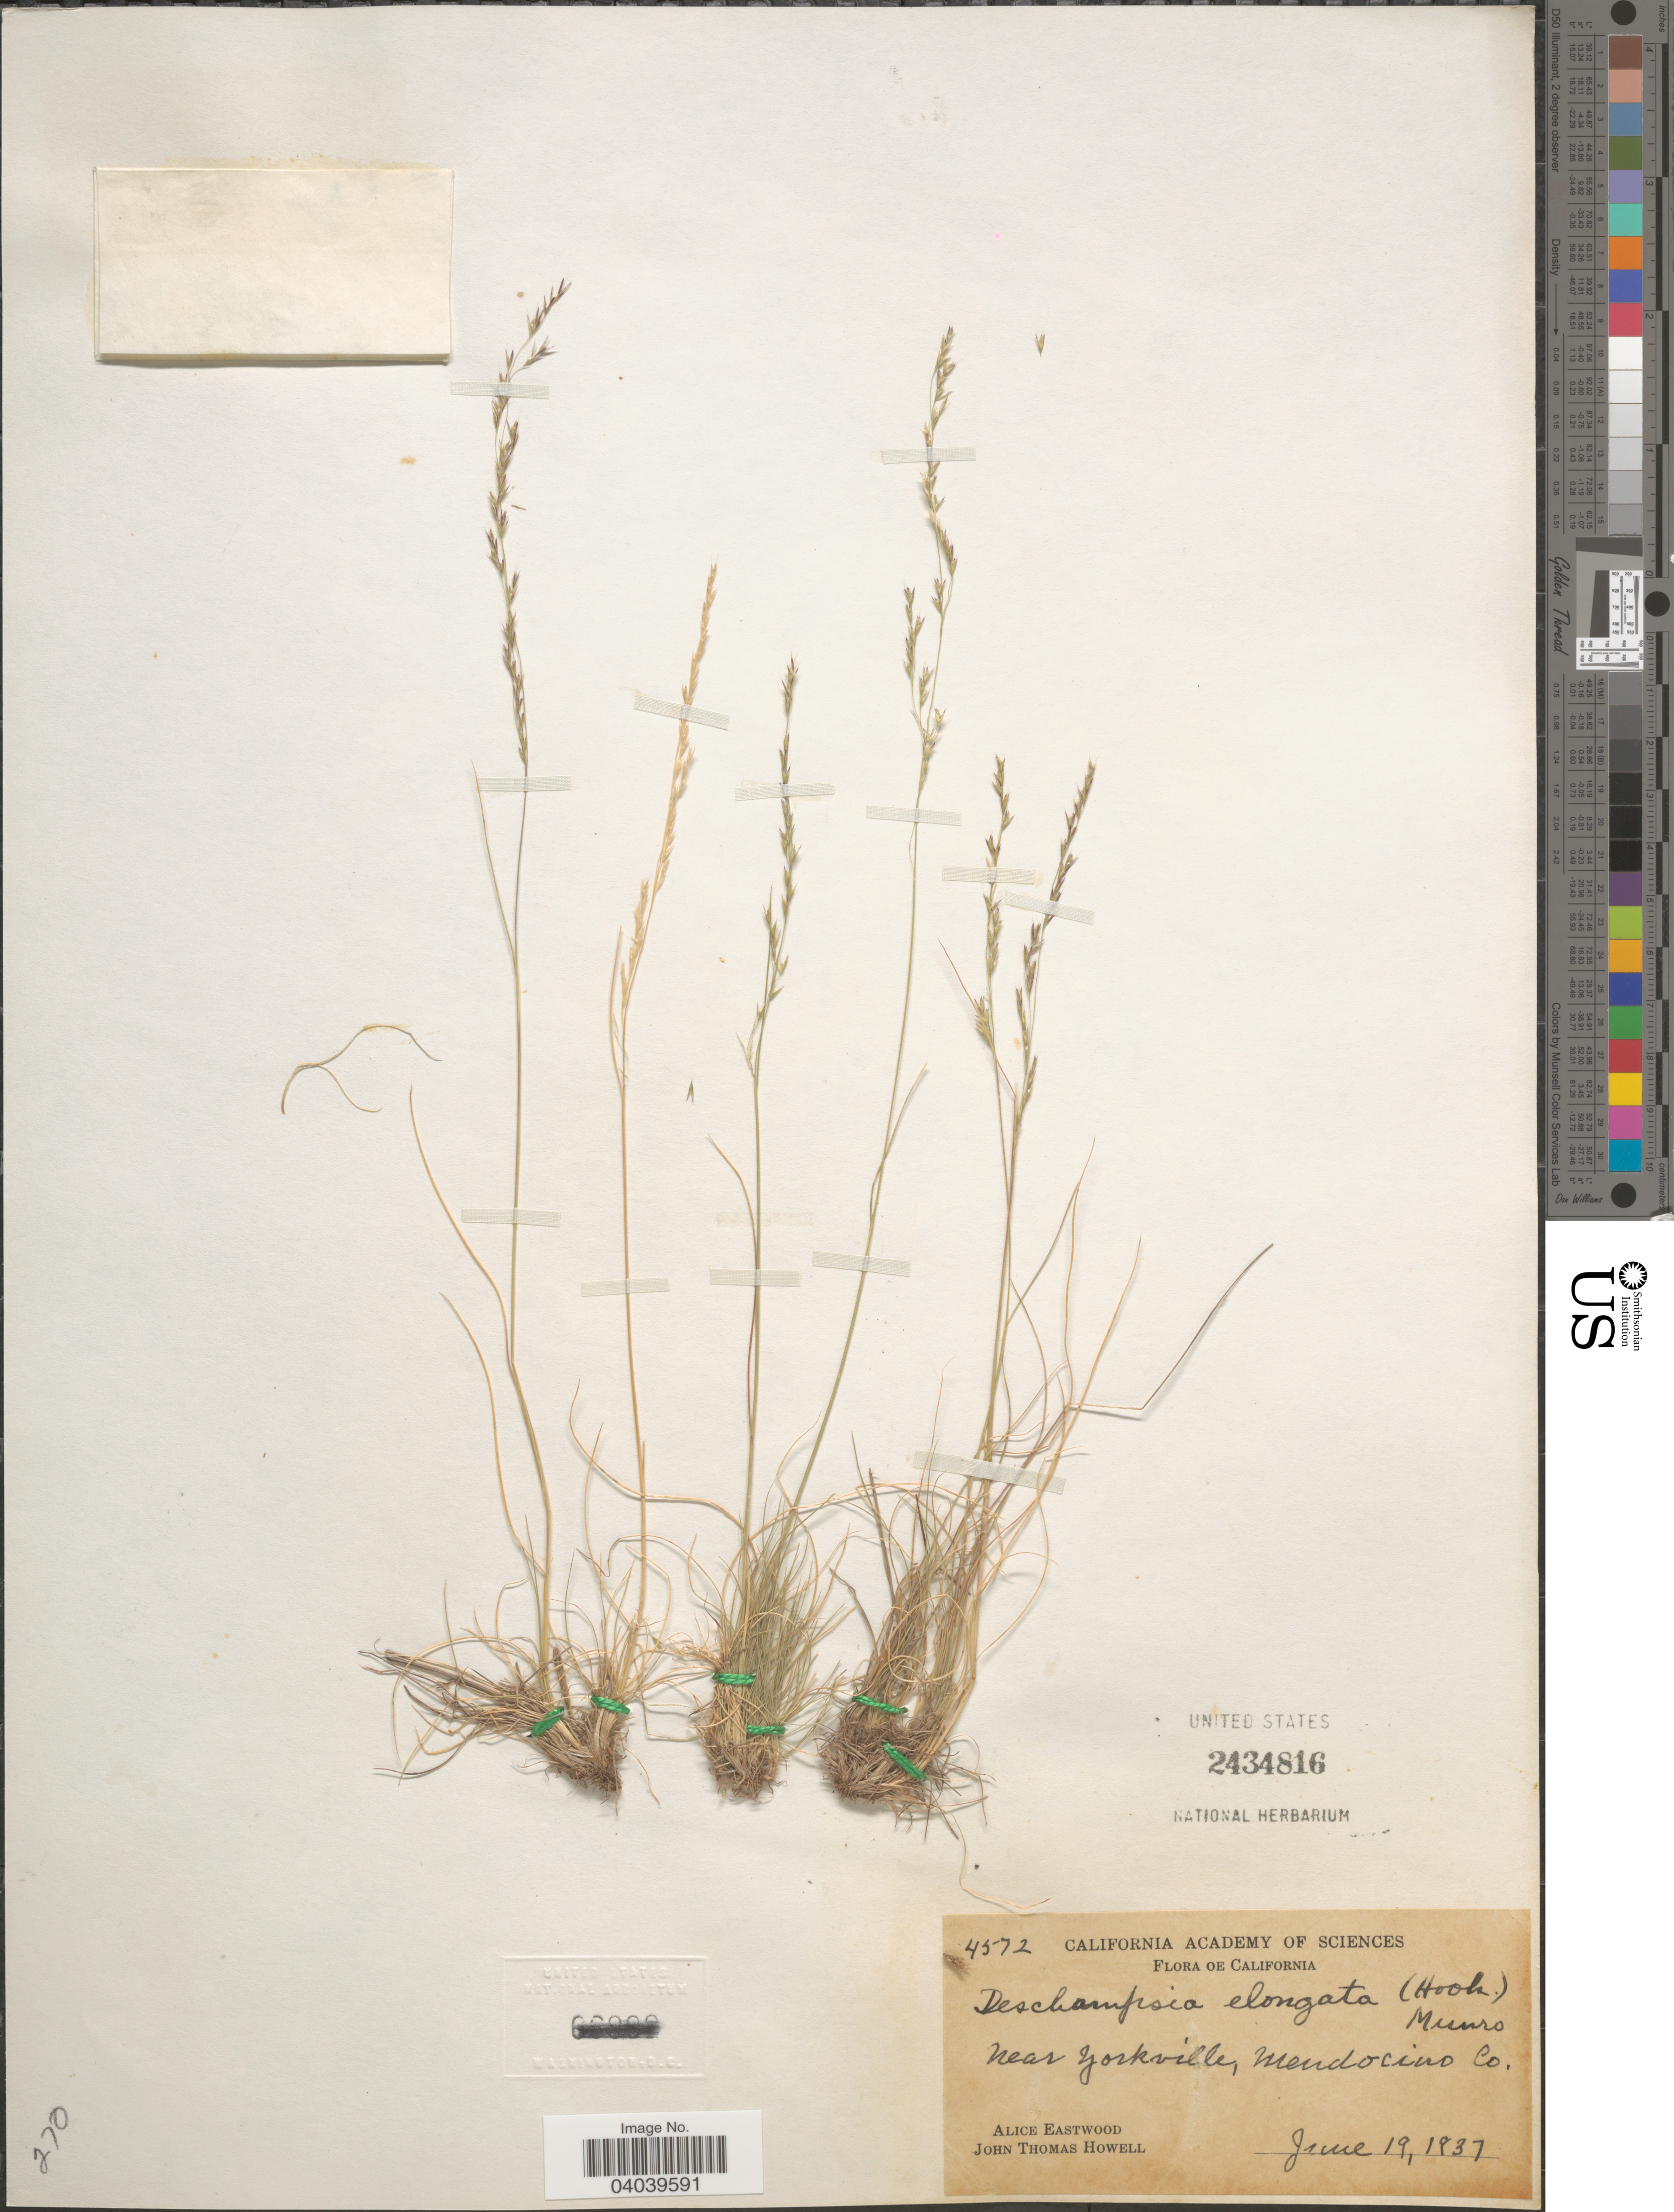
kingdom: Plantae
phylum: Tracheophyta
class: Liliopsida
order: Poales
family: Poaceae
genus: Deschampsia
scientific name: Deschampsia elongata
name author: (Hook.) Munro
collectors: A. Eastwood & J. T. Howell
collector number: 4572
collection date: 1937-06-19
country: United States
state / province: California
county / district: Mendocino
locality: Near Yorkville, Mendocino Co.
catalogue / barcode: US 2434816